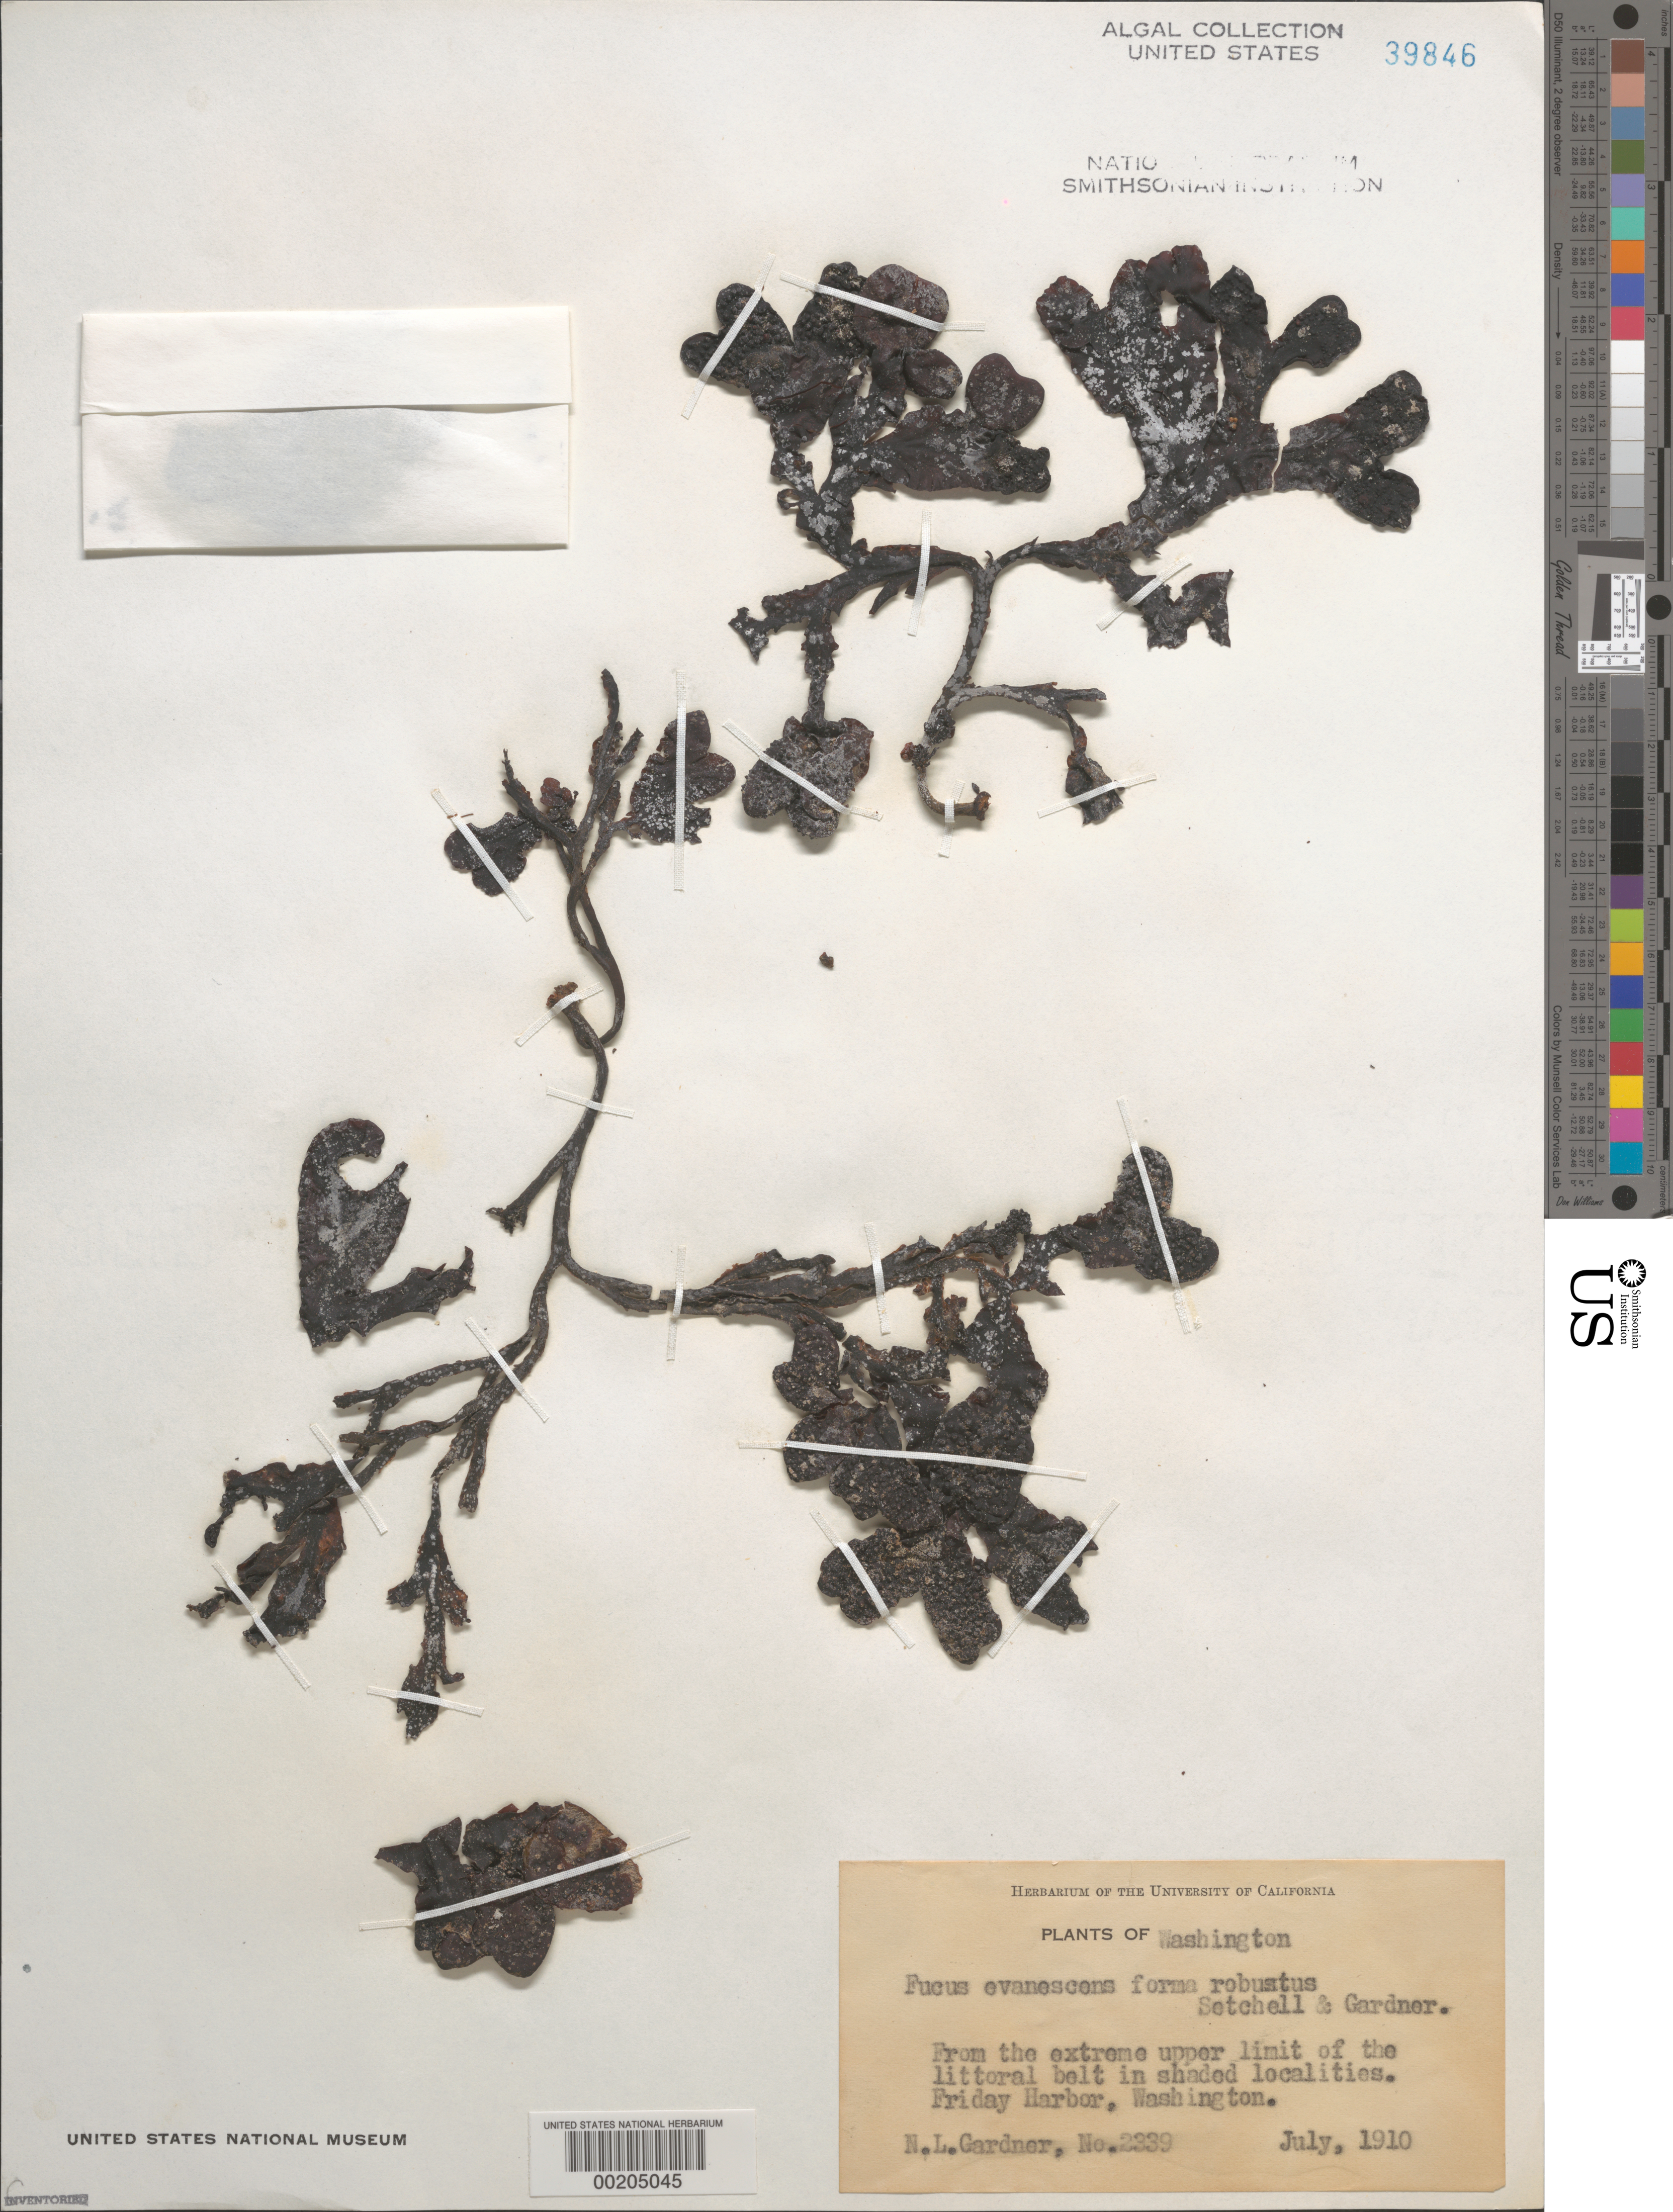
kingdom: Chromista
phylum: Ochrophyta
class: Phaeophyceae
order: Fucales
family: Fucaceae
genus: Fucus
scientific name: Fucus distichus subsp. evanescens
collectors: N. Gardner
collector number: NLG 2339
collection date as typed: Jul 1910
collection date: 1910-07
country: United States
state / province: Washington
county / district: San Juan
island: San Juan Island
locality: Friday Harbor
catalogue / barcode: US 39846